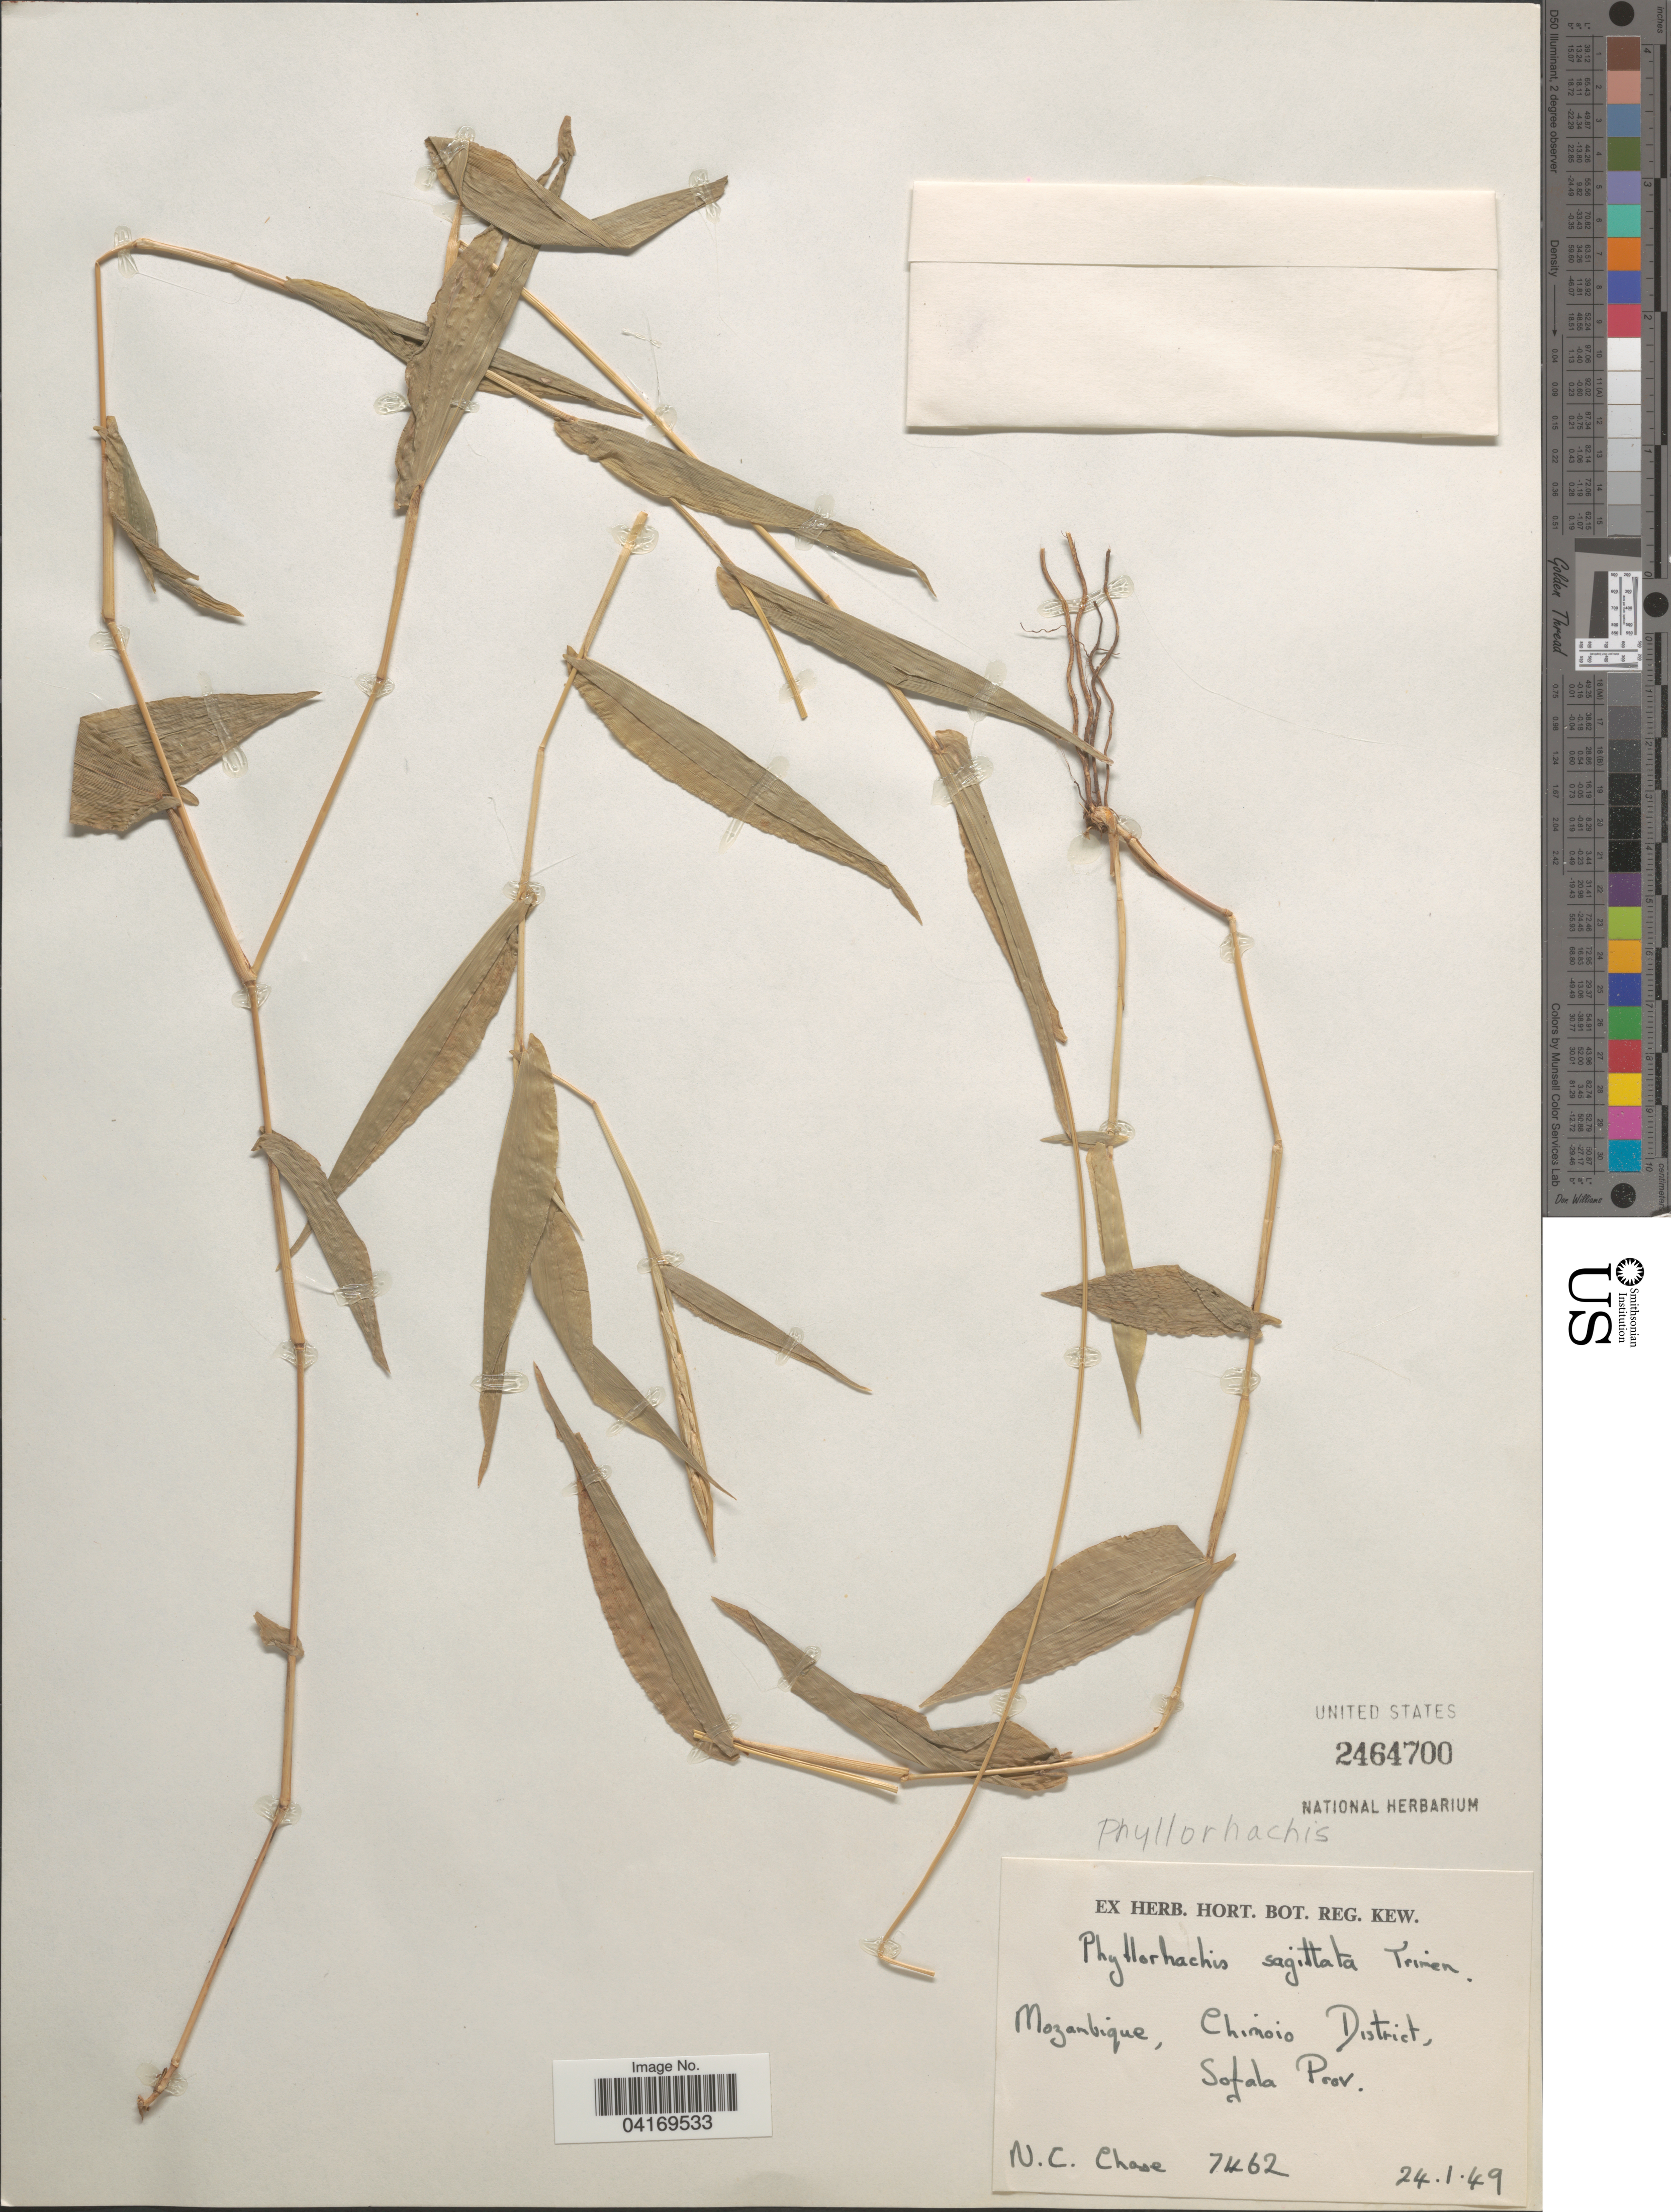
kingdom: Plantae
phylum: Tracheophyta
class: Liliopsida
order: Poales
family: Poaceae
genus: Phyllorachis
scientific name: Phyllorachis sagittata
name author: Trimen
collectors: N. C. Chase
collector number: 7462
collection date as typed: Transcribed d/m/y: 24/1/49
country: Mozambique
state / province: Sofala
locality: Chimoio District.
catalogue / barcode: US 2464700